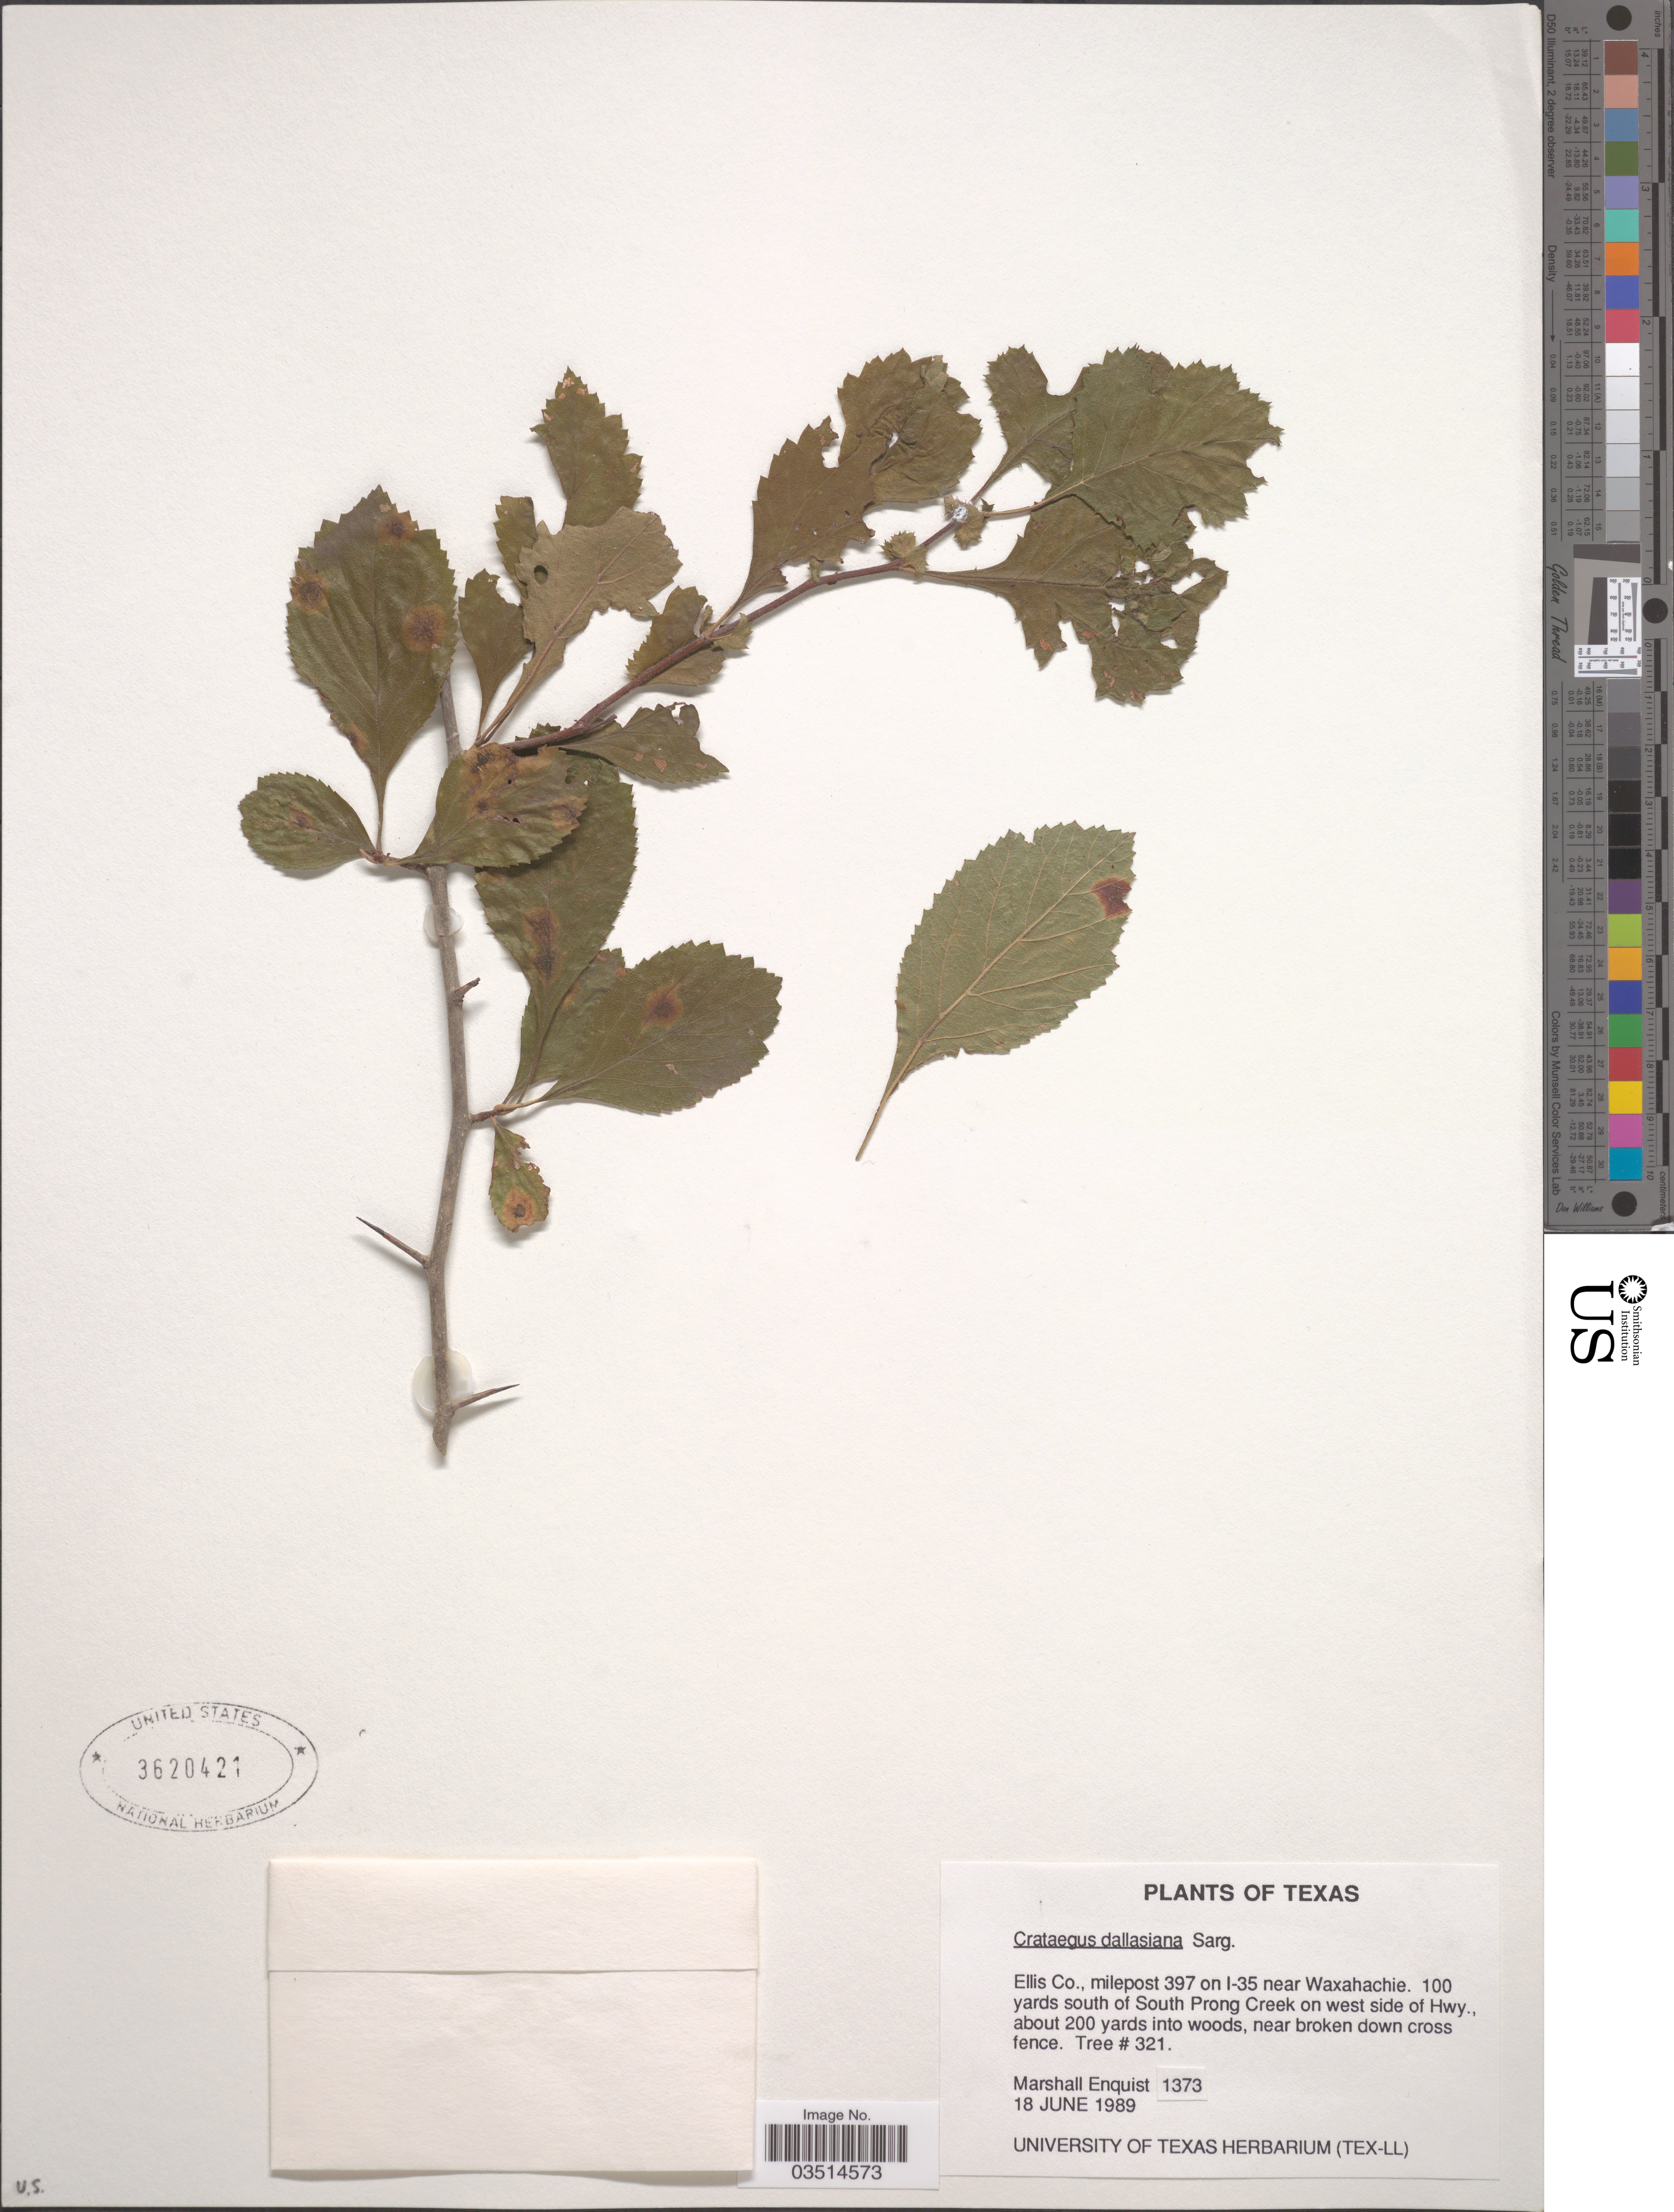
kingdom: Plantae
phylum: Tracheophyta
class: Magnoliopsida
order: Rosales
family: Rosaceae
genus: Crataegus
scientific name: Crataegus dallasiana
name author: Sarg.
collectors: M. Enquist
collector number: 1373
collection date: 1989-06-18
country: United States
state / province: Texas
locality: Ellis Co., milepost 397 on I-35 near Waxahachie. 100 yards south of South Prong Creek on west side of Hwy., about 200 yards into woods.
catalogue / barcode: US 3620421